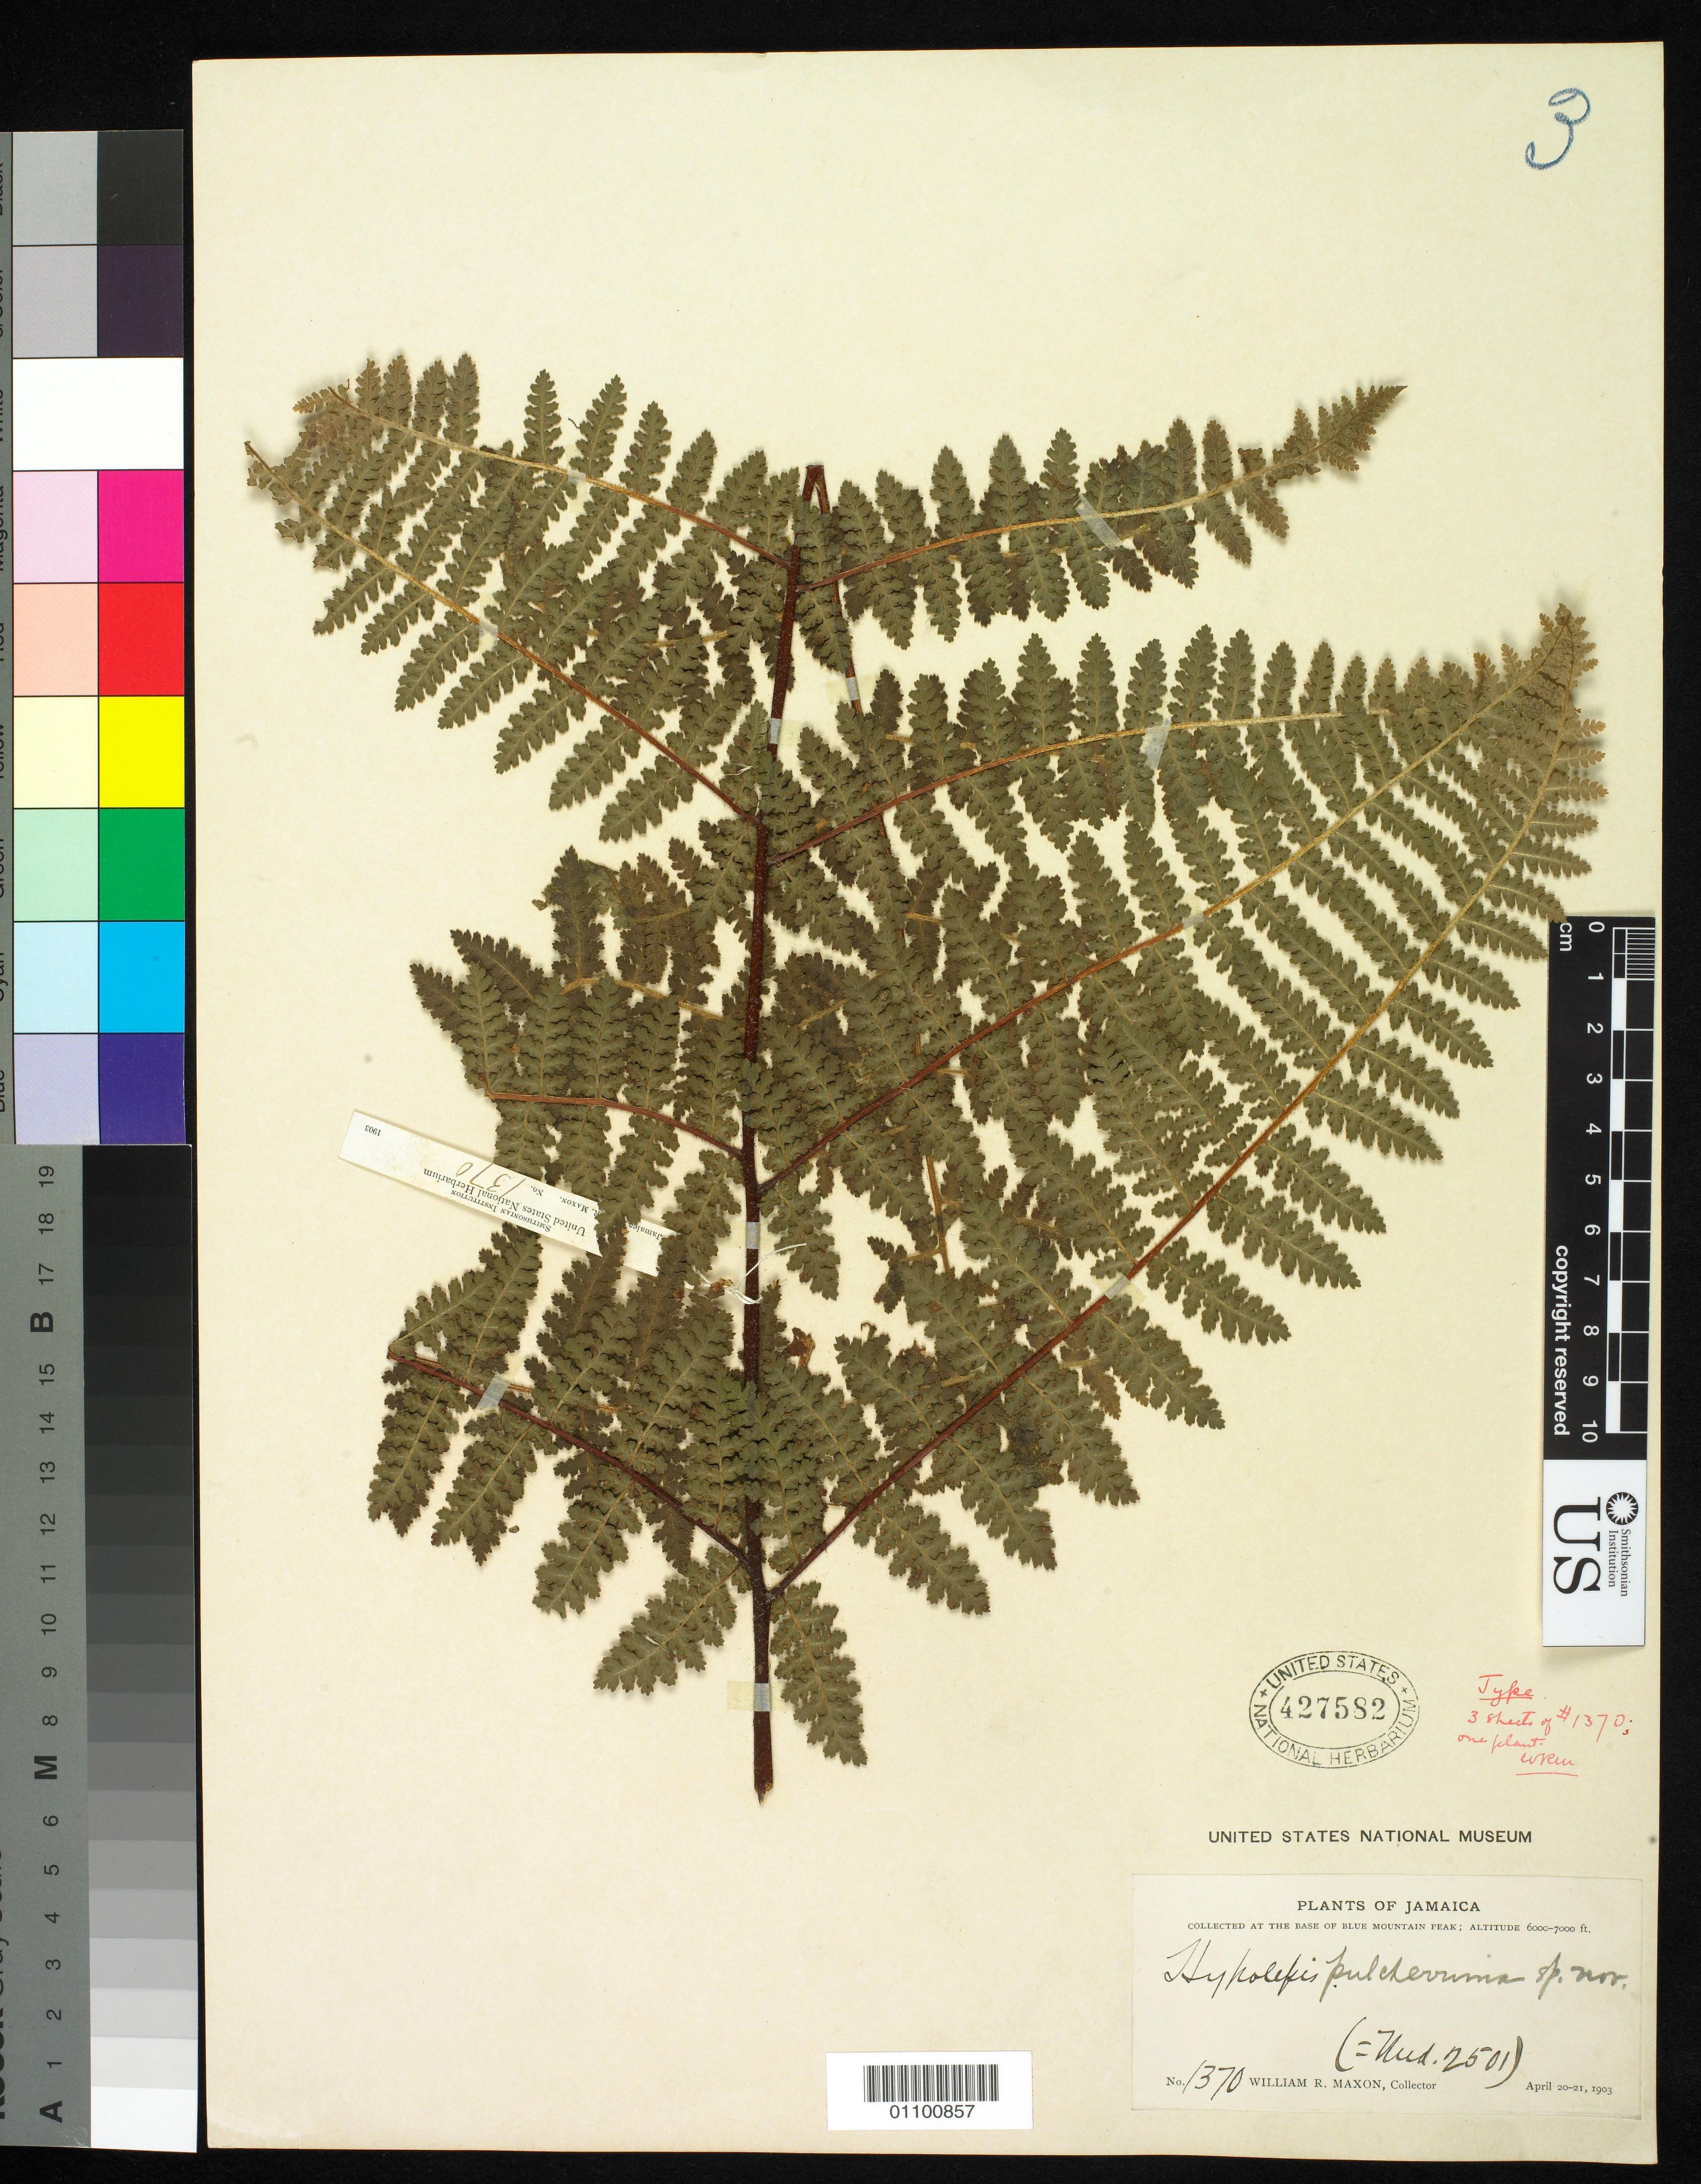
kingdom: Plantae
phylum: Tracheophyta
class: Polypodiopsida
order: Polypodiales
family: Dennstaedtiaceae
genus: Hypolepis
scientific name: Hypolepis pulcherrima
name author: Underw. & Maxon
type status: Syntype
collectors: W. R. Maxon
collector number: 1370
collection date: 1903-04-20/1903-04-21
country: Jamaica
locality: Blue Mt. Peak.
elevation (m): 1829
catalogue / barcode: US 427582